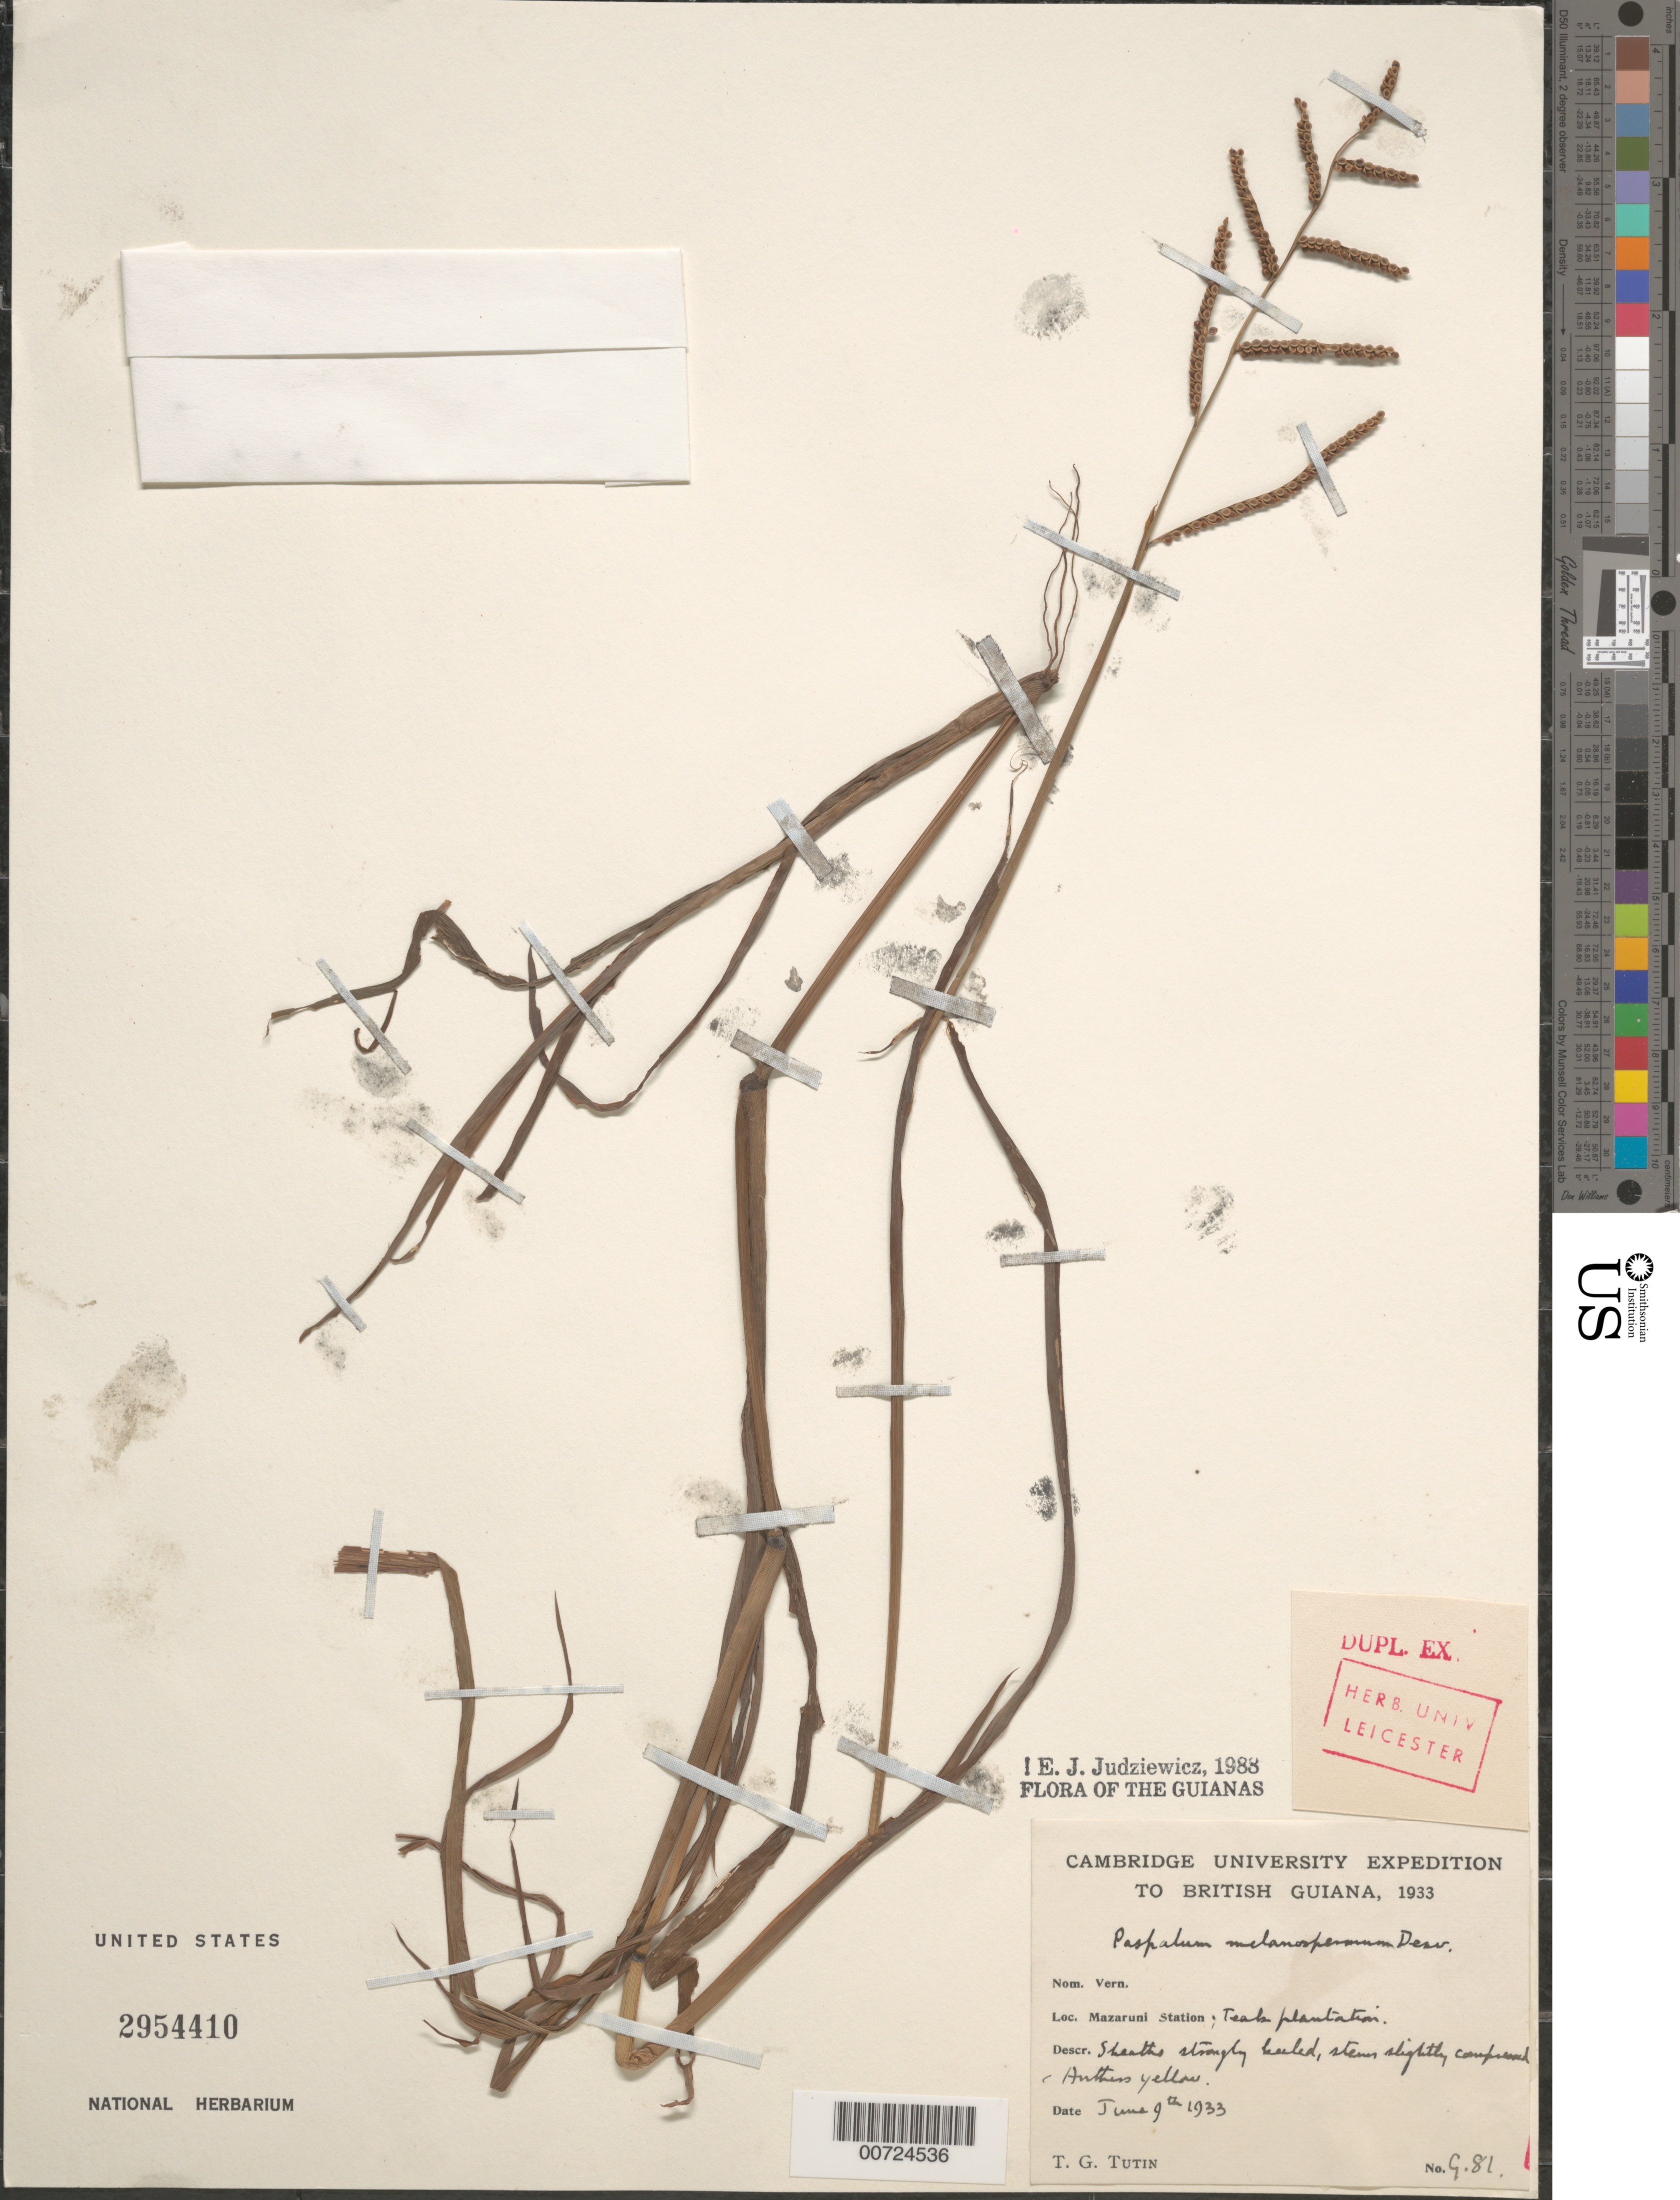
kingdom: Plantae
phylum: Tracheophyta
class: Liliopsida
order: Poales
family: Poaceae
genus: Paspalum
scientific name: Paspalum melanospermum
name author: Desv. ex Poir.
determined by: Judziewicz, E. J.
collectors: T. G. Tutin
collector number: G 81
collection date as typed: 9-Jun-33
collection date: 1933-06-09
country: Guyana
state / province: Cuyuni-Mazaruni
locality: Mazaruni Station, Teak Plantation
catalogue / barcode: US 2954410